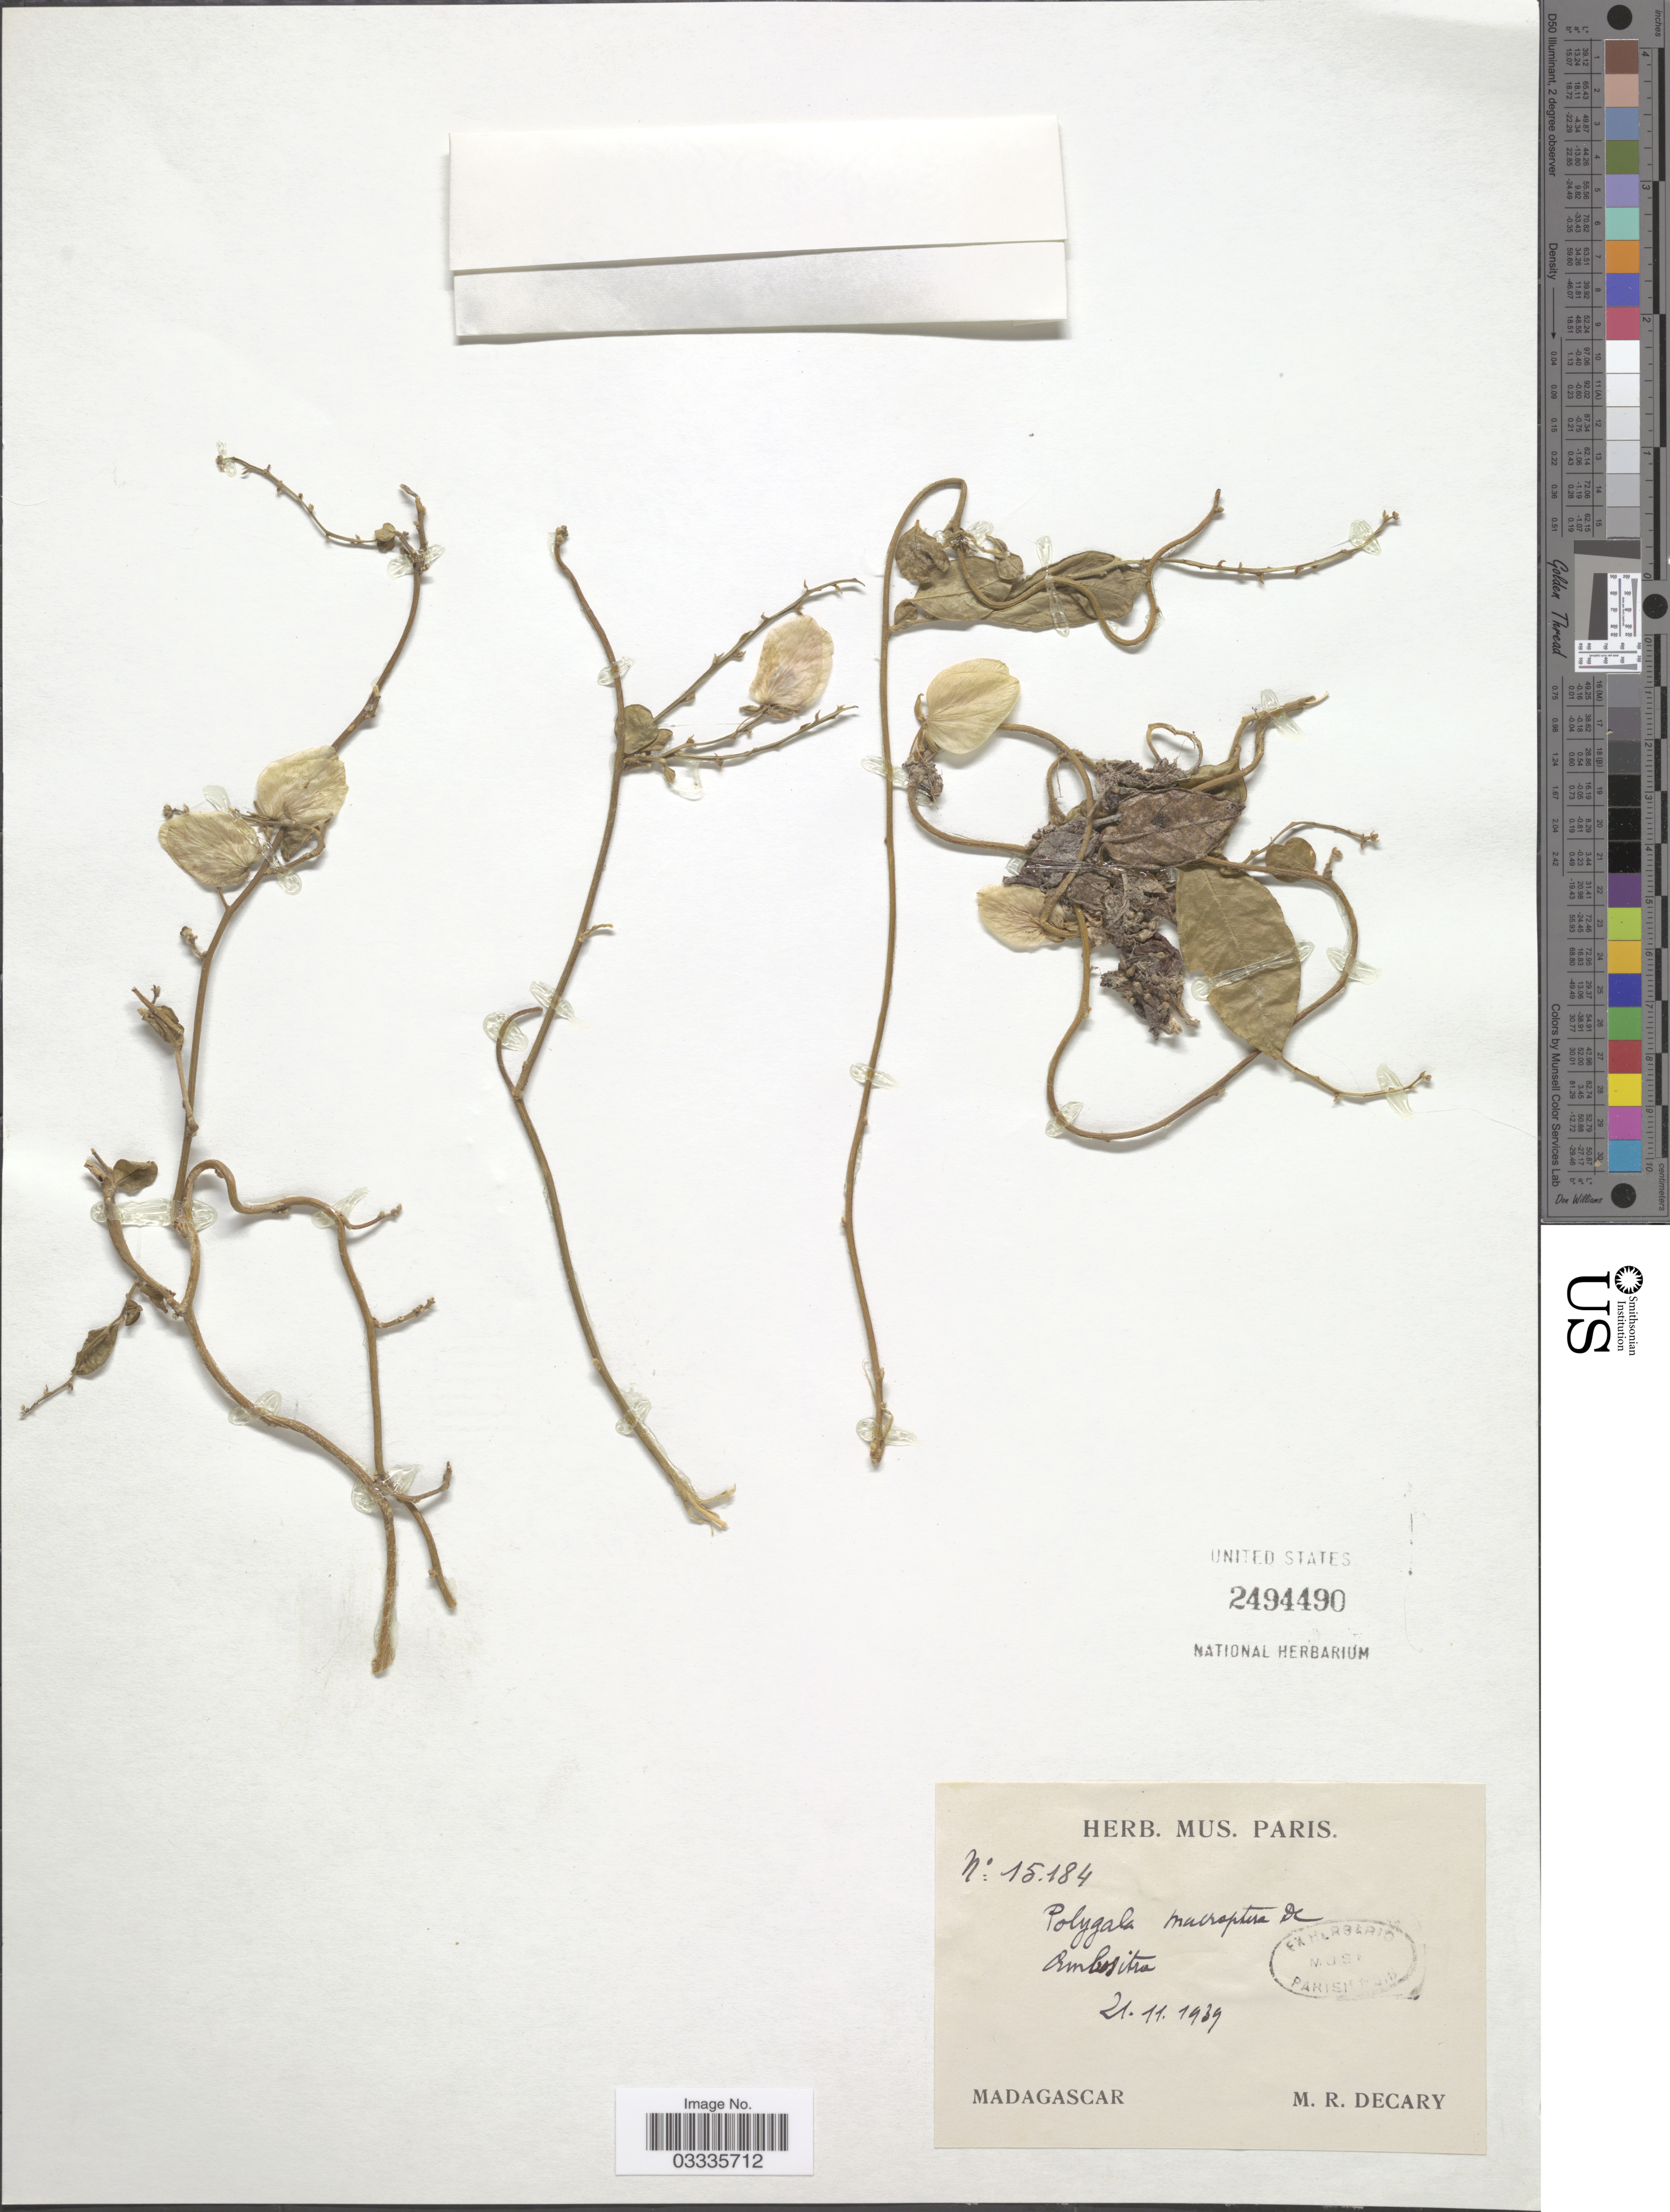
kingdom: Plantae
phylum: Tracheophyta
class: Magnoliopsida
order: Fabales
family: Polygalaceae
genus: Polygala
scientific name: Polygala macroptera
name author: DC.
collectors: R. Decary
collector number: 15184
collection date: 1939-11-21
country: Madagascar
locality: Ambositra.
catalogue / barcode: US 2494490